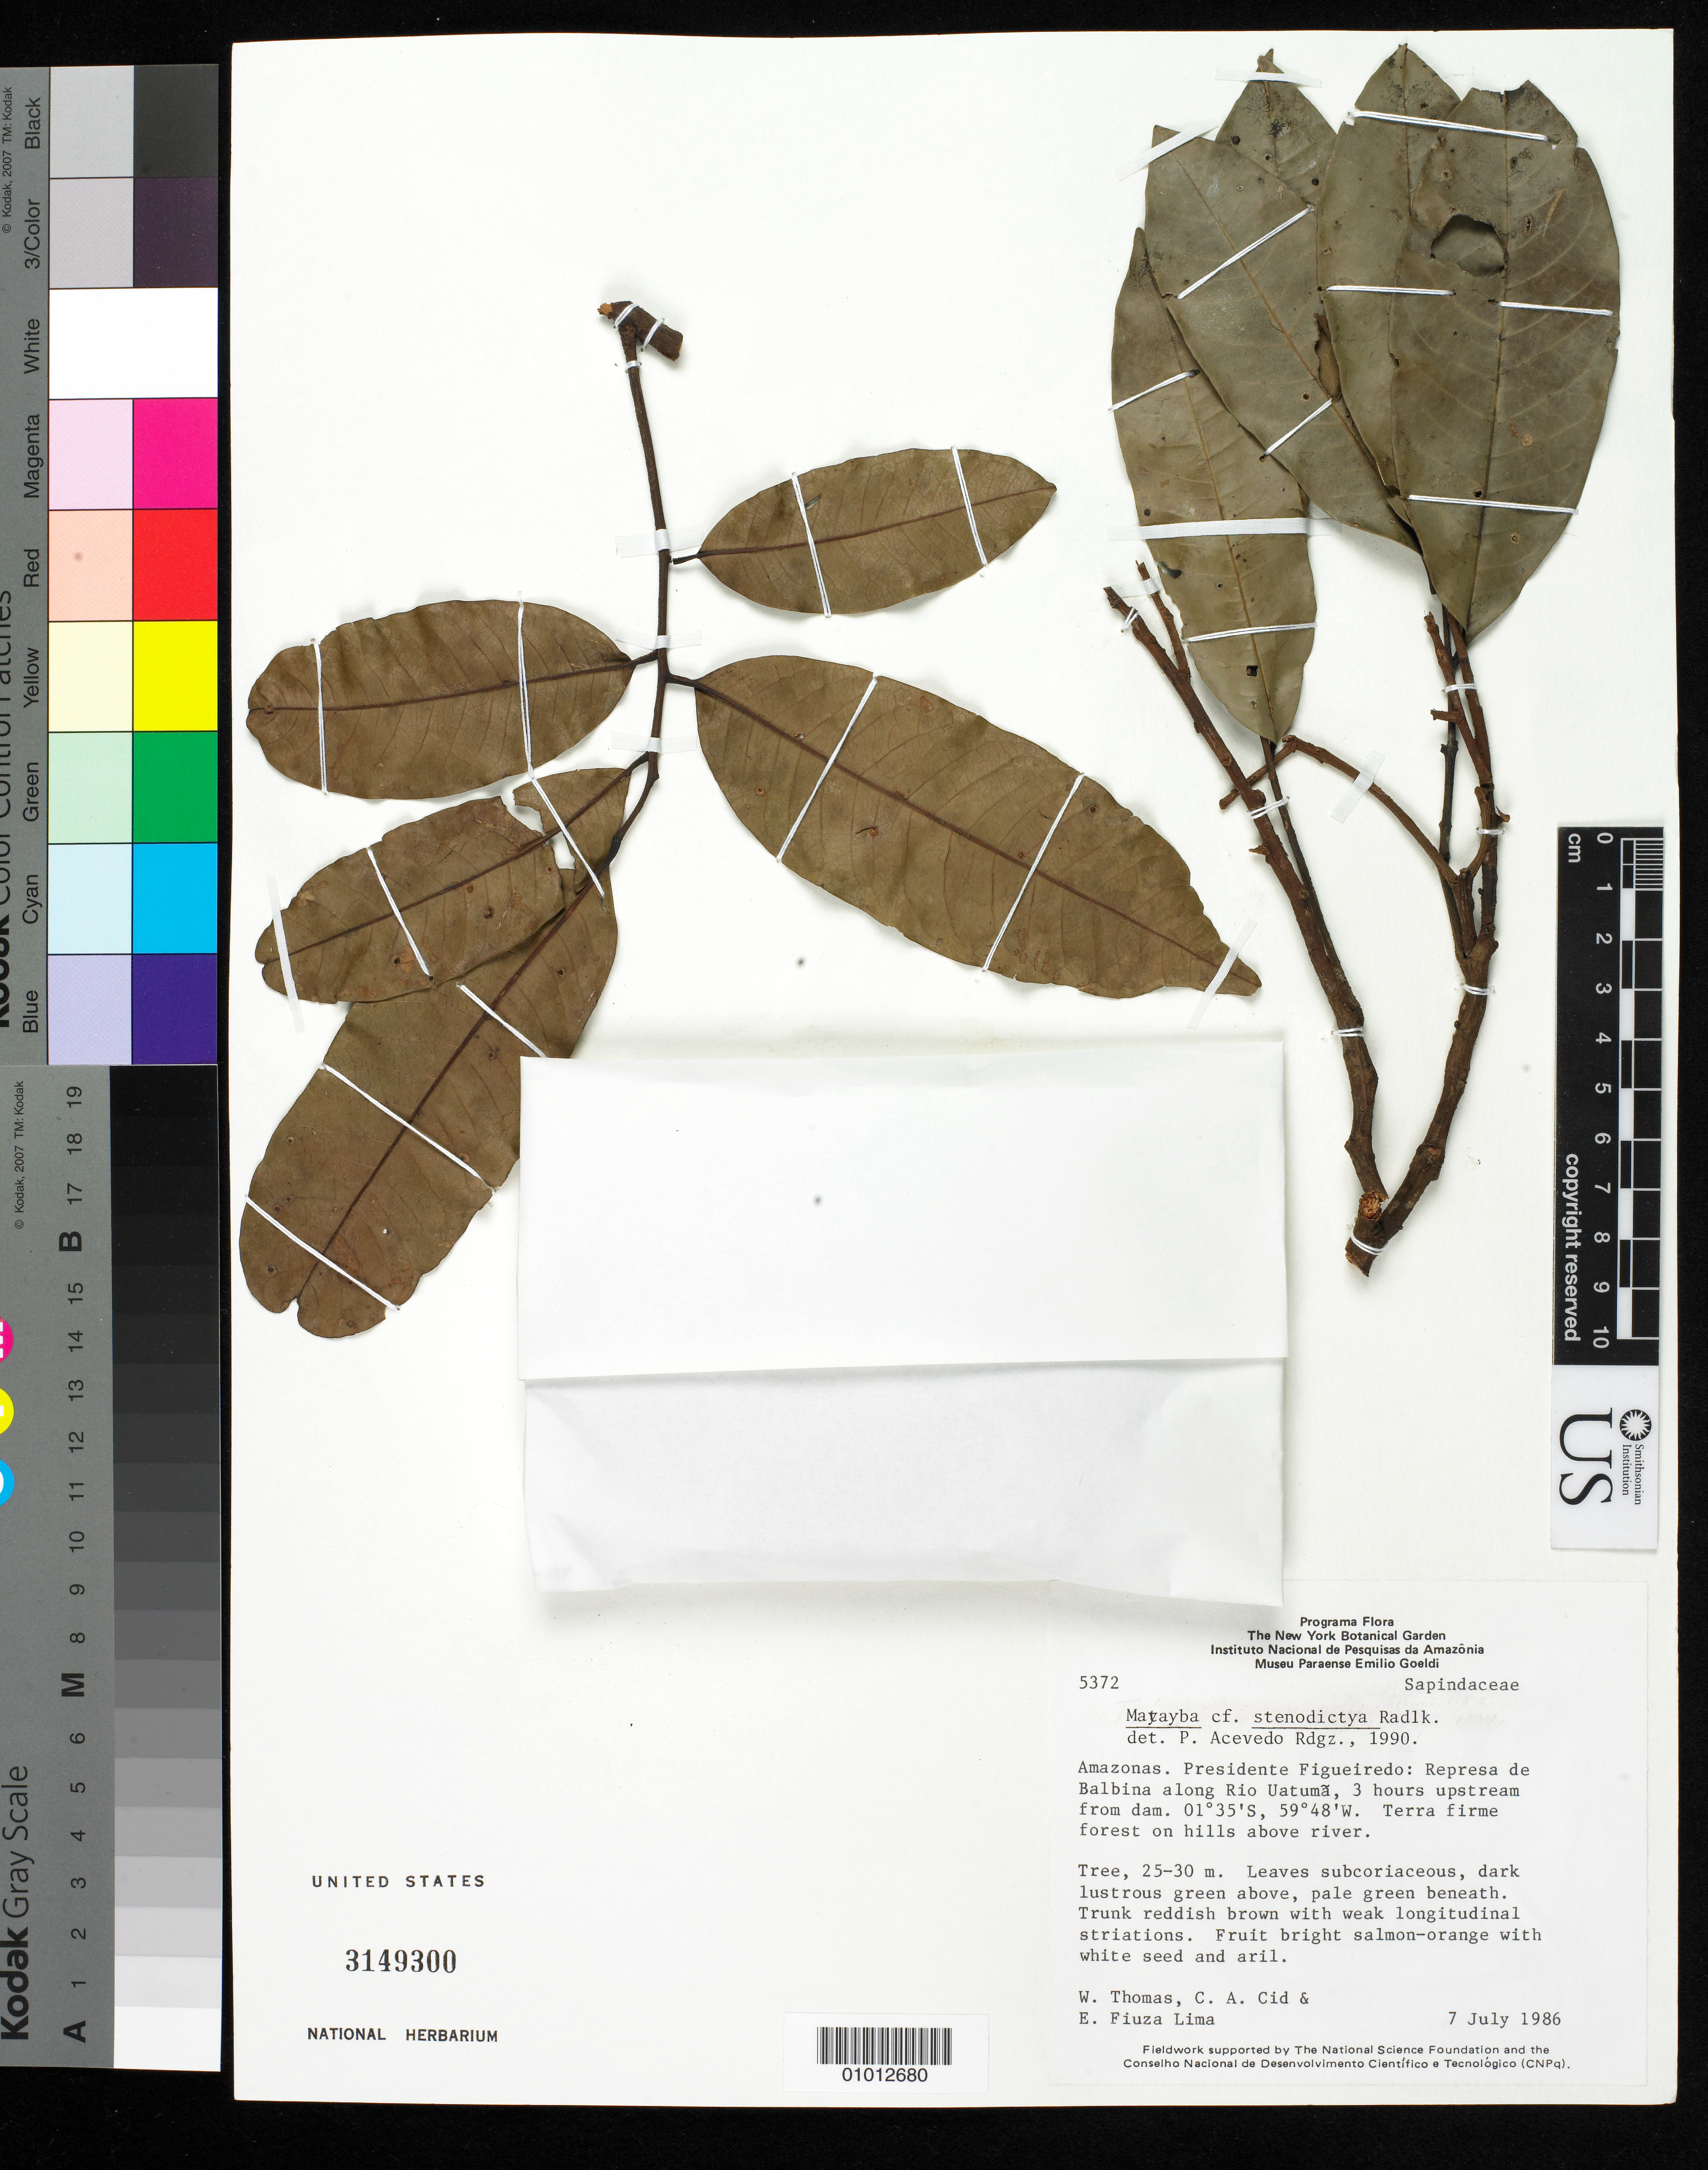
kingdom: Plantae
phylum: Tracheophyta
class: Magnoliopsida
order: Sapindales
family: Sapindaceae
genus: Matayba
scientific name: Matayba stenodictya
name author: Radlk.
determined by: Acevedo-Rodríguez, P., (BOT), Smithsonian Institution - National Museum of Natural History (UNITED STATES)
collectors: W. W. Thomas, C. A. Cid Ferreira & E. Fiuza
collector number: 5372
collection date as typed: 07 Jul 1986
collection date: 1986-07-07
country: Brazil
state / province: Amazonas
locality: Presidente Figueiredo: Repressa de Balbina along Rio Uatumã, 3 hours upstream from dam.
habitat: Terra firme forest on hills above river.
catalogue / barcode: US 3149300